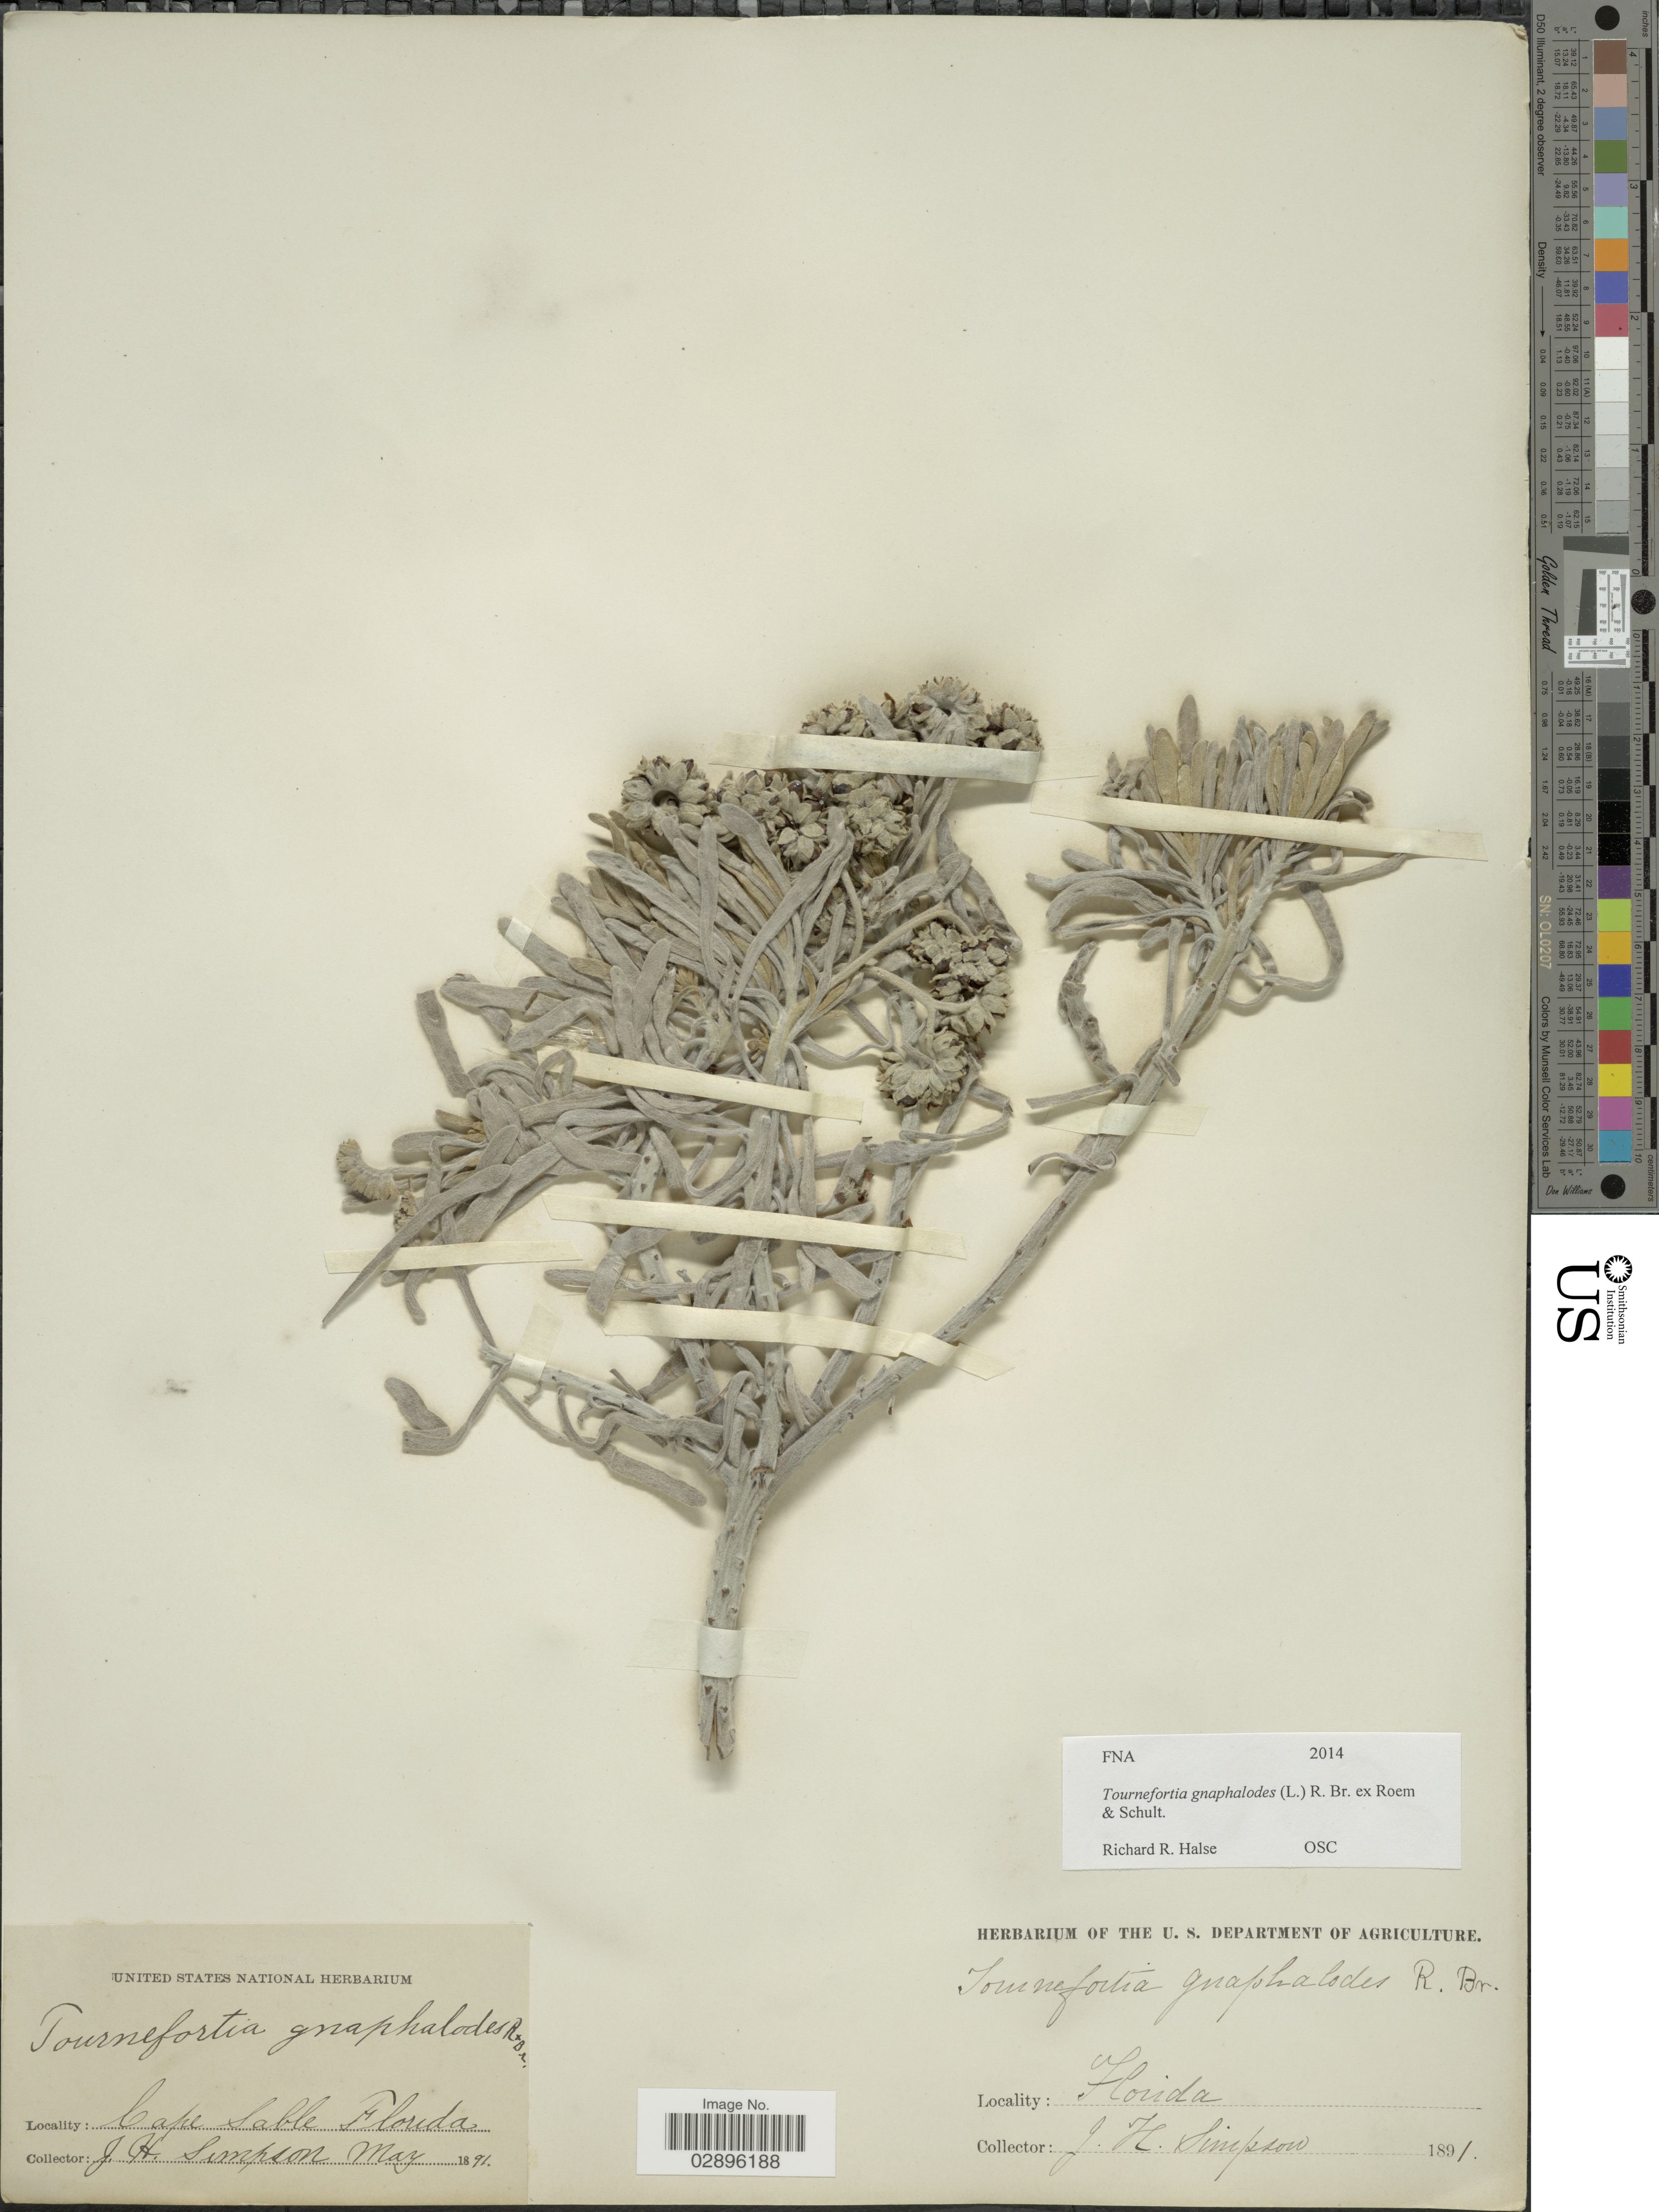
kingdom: Plantae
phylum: Tracheophyta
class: Magnoliopsida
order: Boraginales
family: Heliotropiaceae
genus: Tournefortia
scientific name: Tournefortia gnaphalodes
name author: (L.) R. Br. ex Roem. & Schult.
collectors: J. H. Simpson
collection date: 1891-05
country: United States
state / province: Florida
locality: Cape Sable.